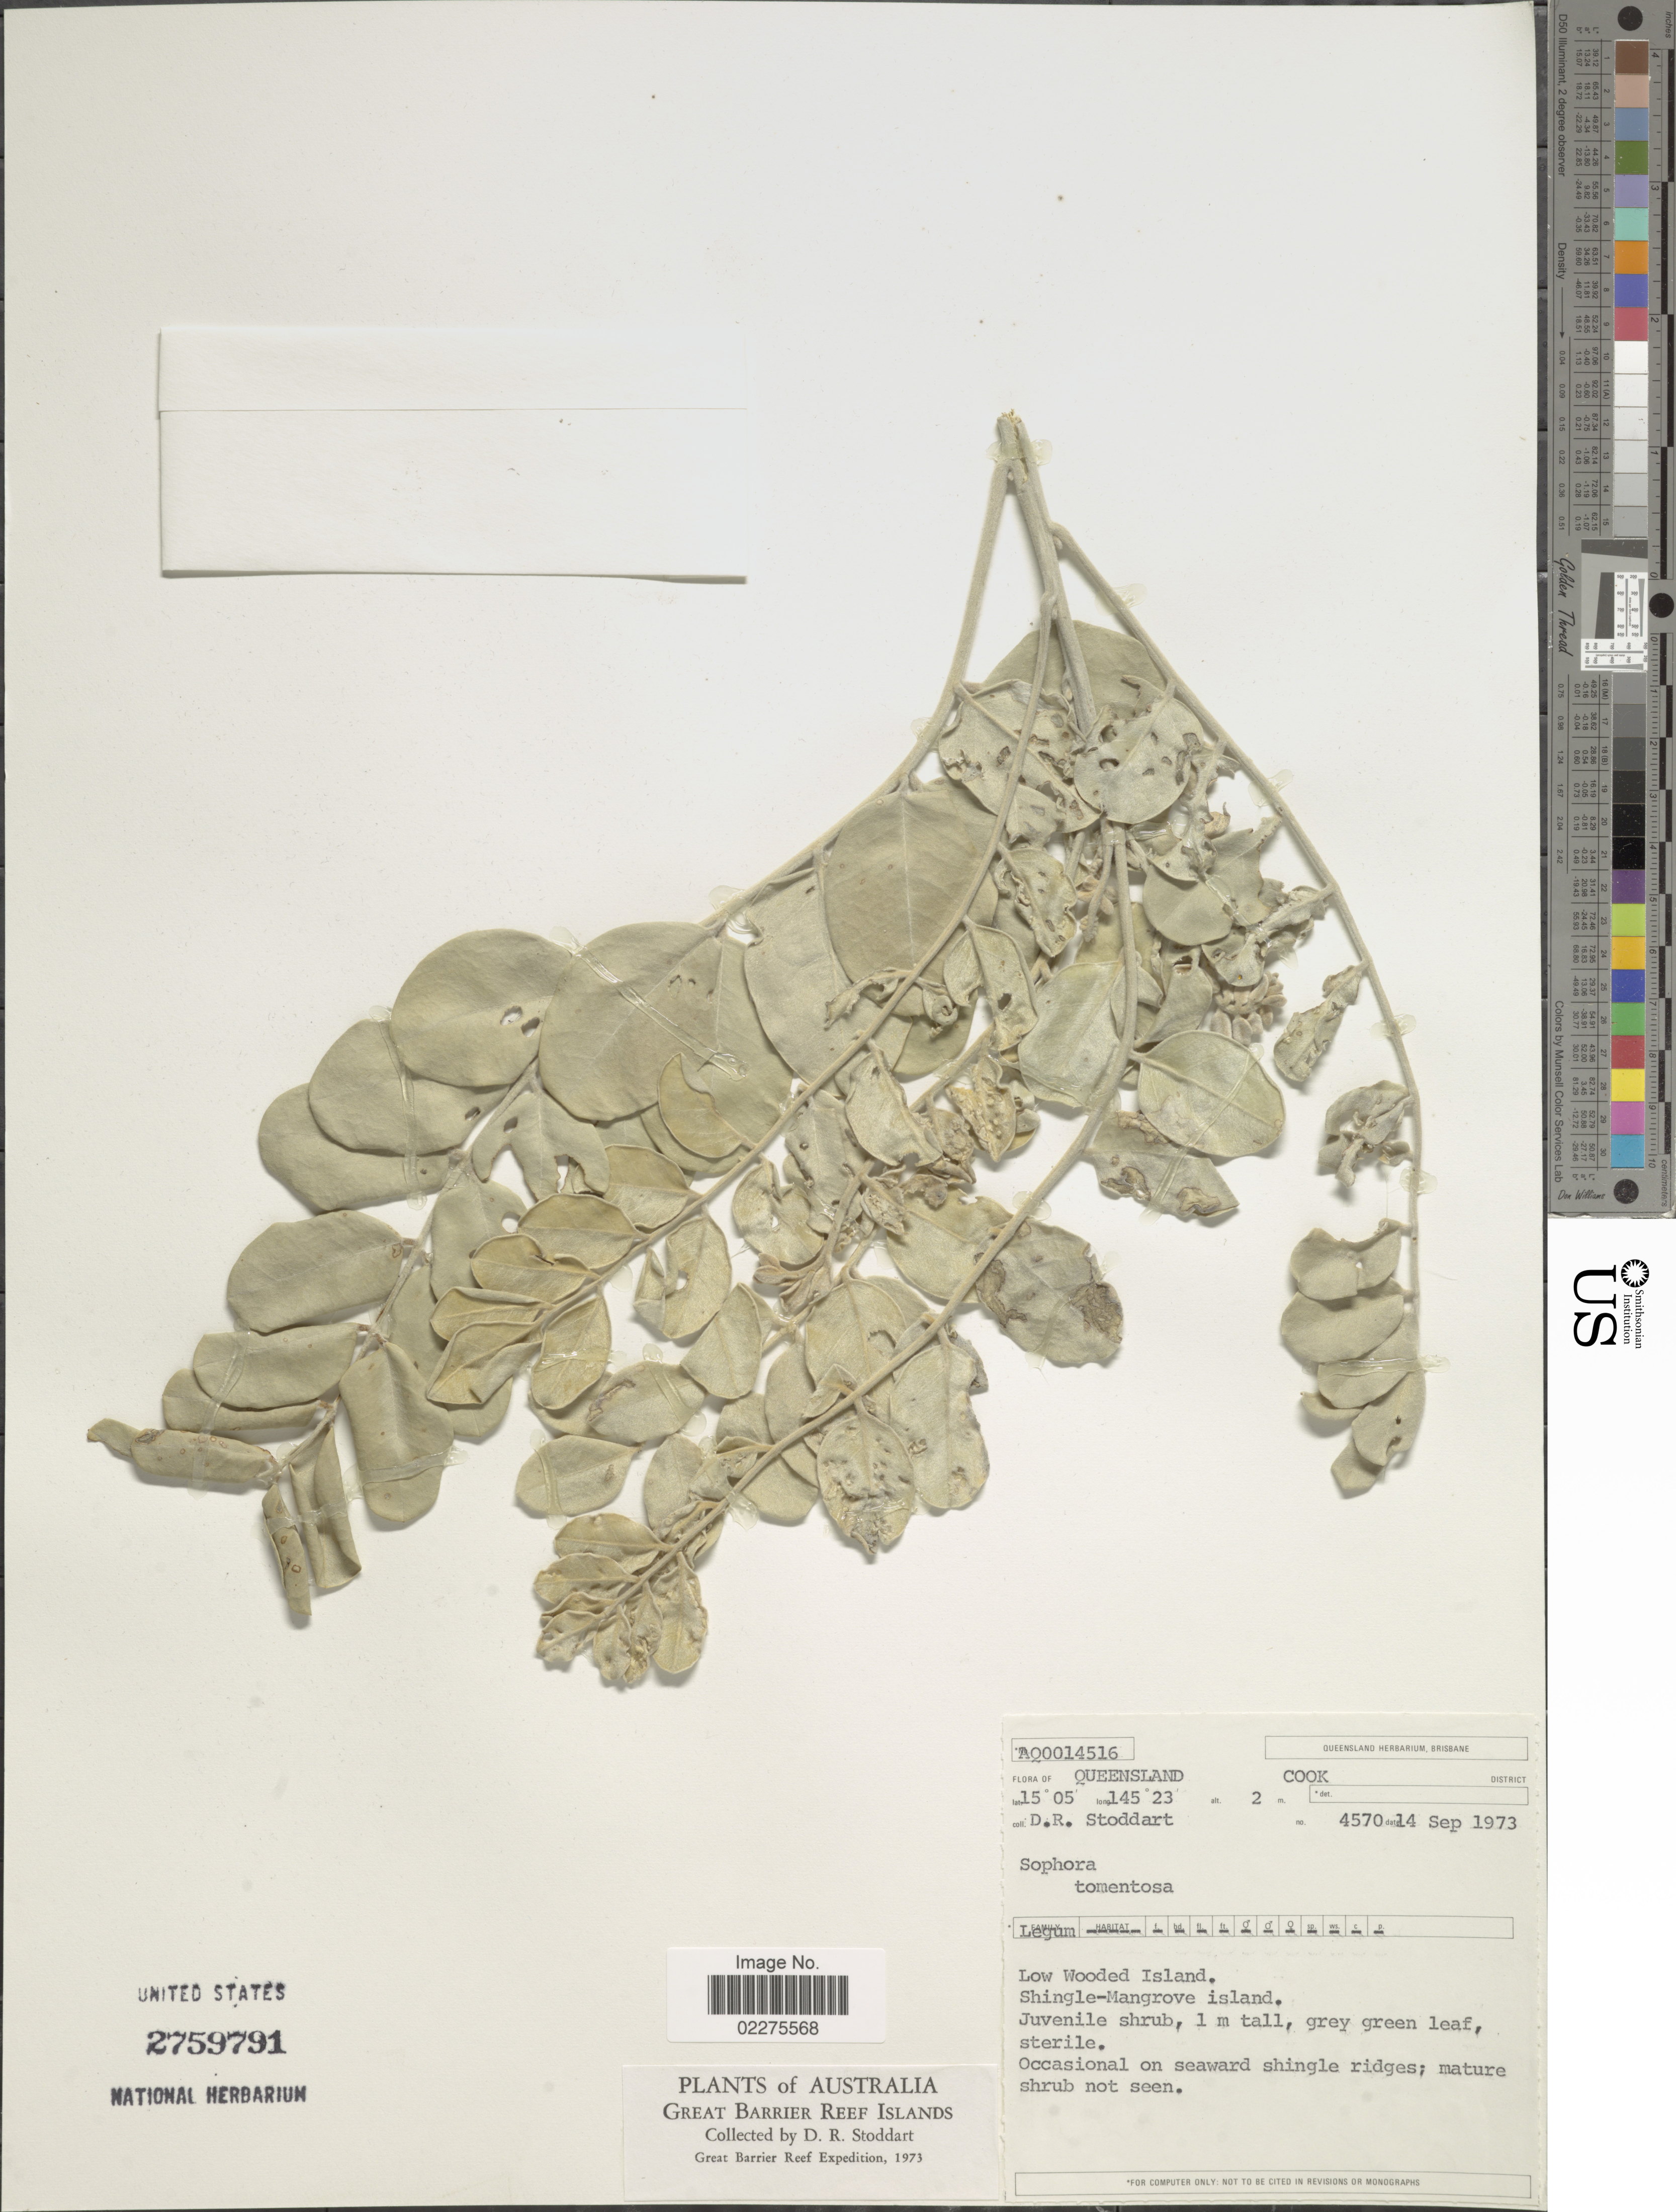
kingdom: Plantae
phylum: Tracheophyta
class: Magnoliopsida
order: Fabales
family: Fabaceae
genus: Sophora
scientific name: Sophora tomentosa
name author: L.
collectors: D. R. Stoddart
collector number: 4570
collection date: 1973-09-14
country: Australia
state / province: Queensland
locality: Great Barrier Reef Islands. Low Wooded Island.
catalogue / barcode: US 2759791